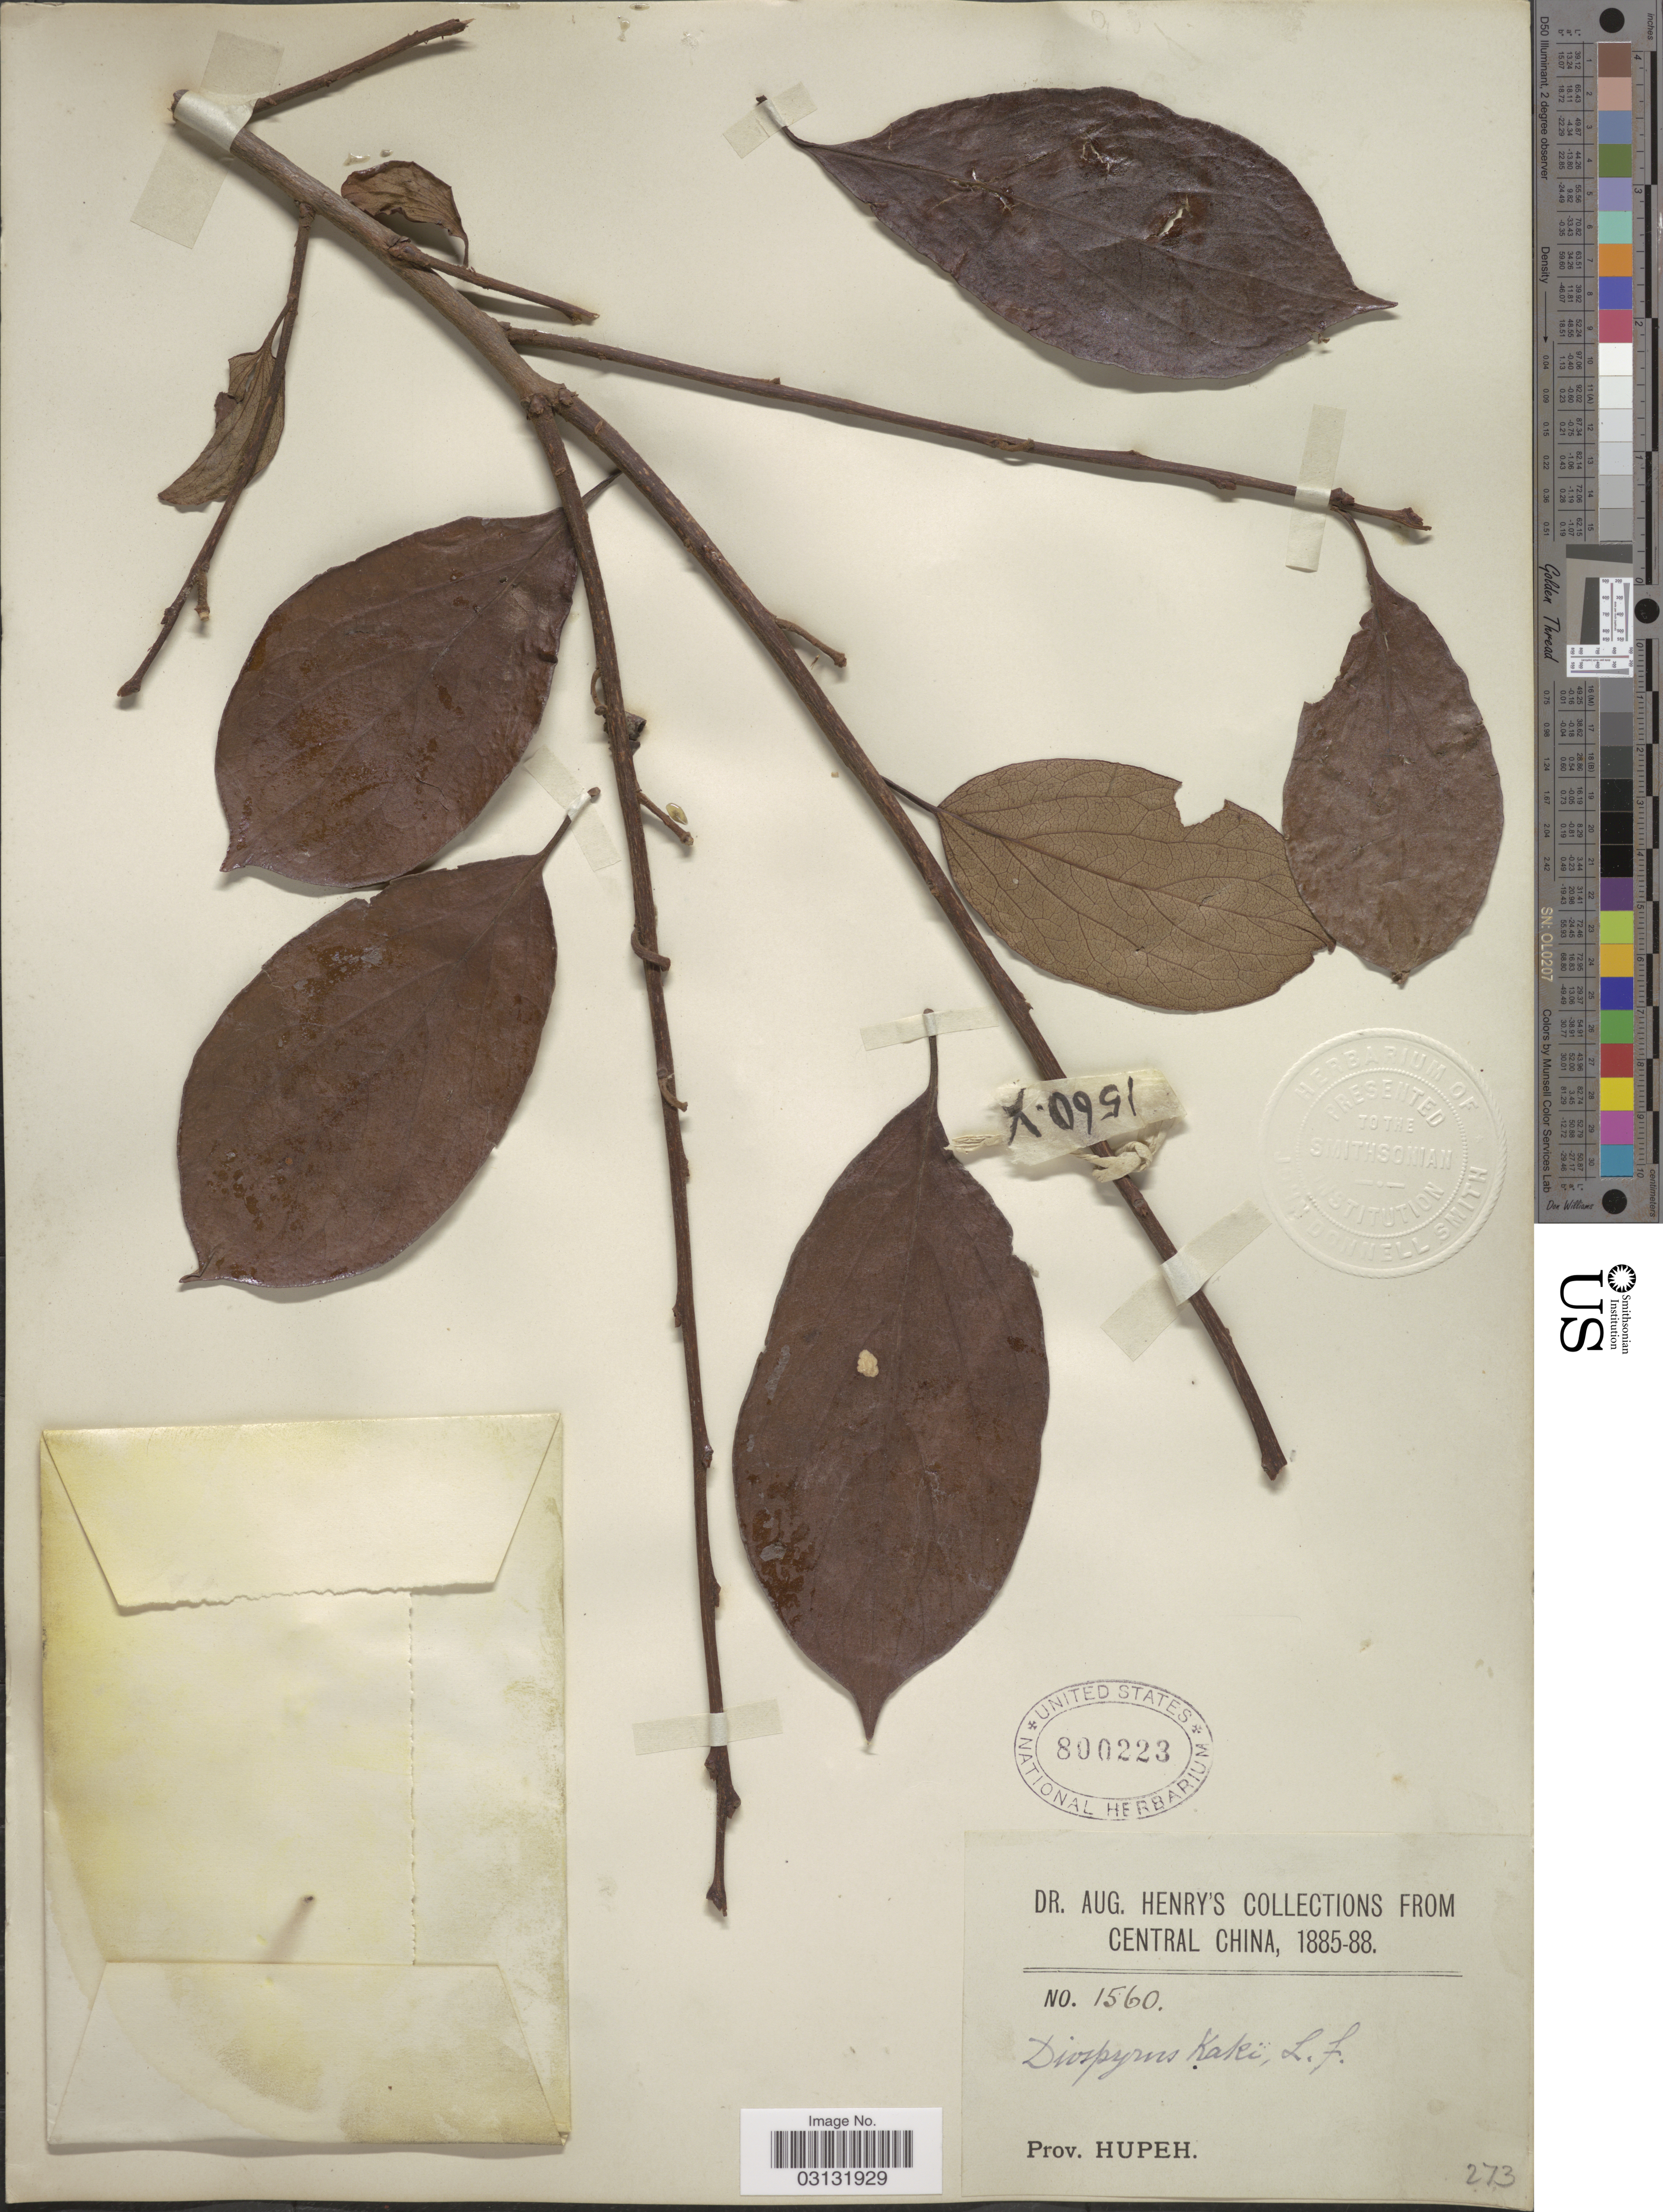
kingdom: Plantae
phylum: Tracheophyta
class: Magnoliopsida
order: Ericales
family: Ebenaceae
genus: Diospyros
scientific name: Diospyros kaki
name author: Thunb.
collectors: A. Henry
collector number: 1560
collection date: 1885/1888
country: China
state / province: Hubei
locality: Central China. Prov. Hupeh.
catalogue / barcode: US 800223